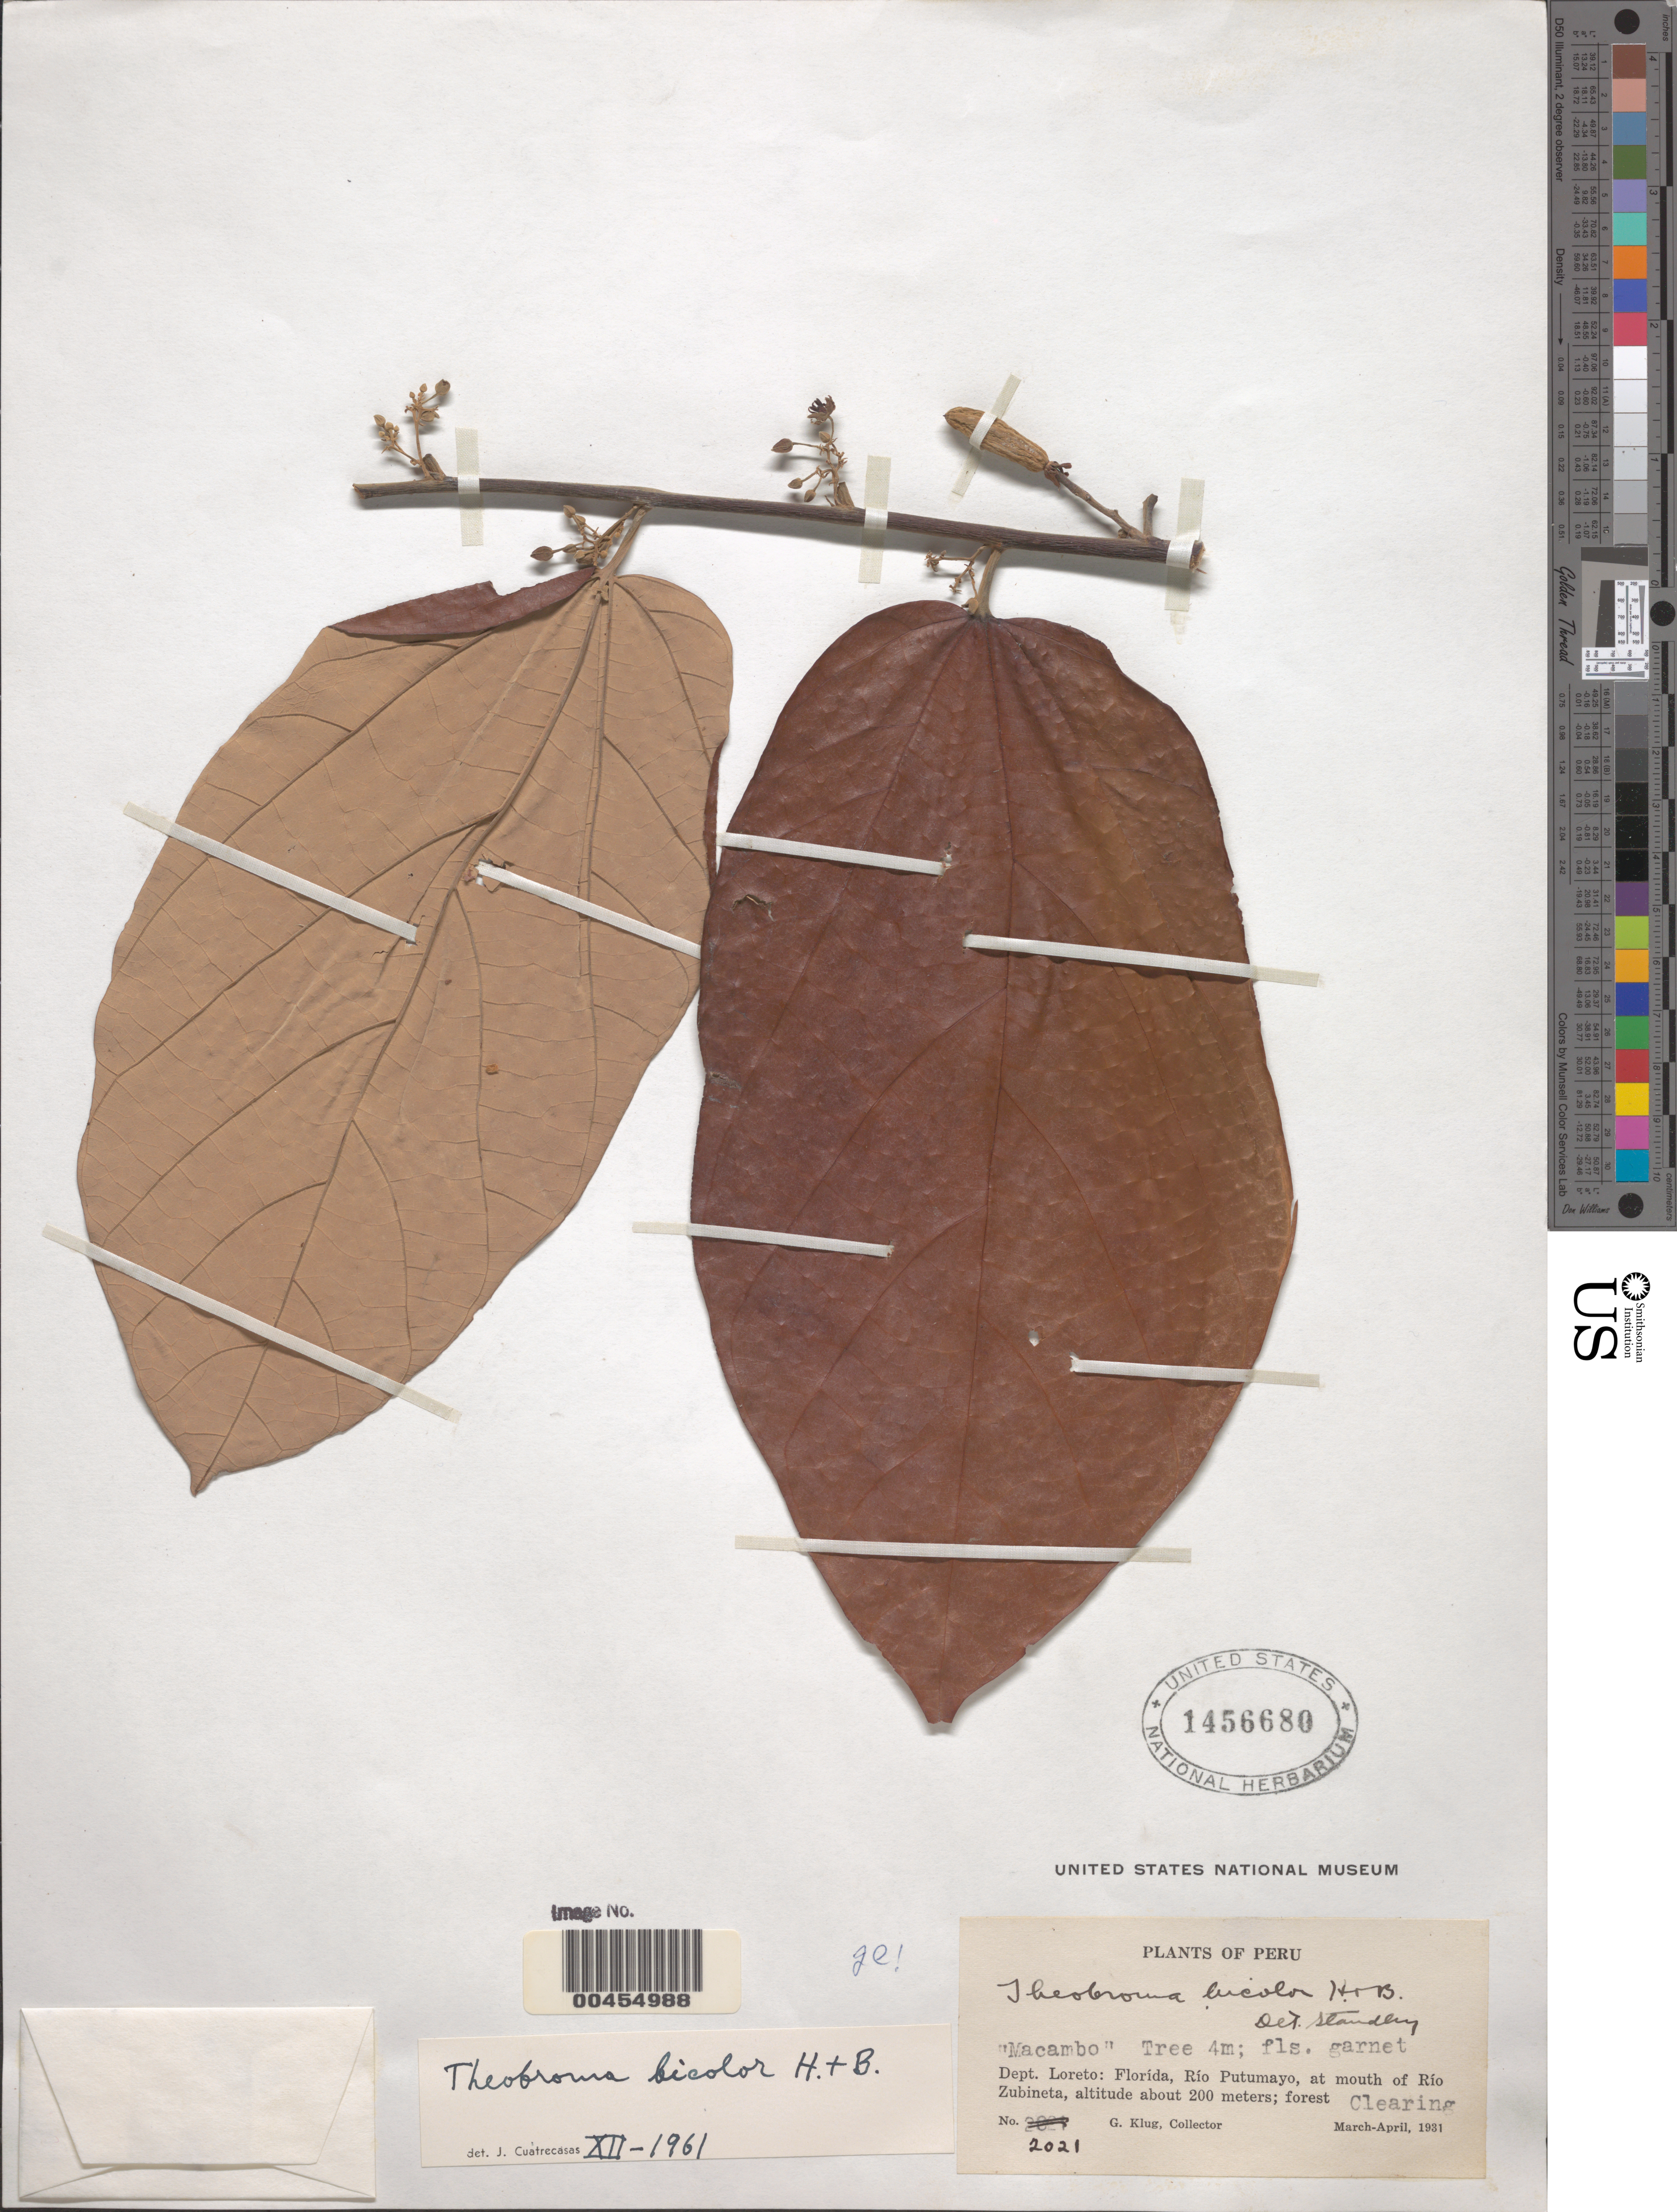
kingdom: Plantae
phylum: Tracheophyta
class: Magnoliopsida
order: Malvales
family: Malvaceae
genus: Theobroma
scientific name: Theobroma bicolor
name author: Bonpl.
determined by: Dorr, L. J., (BOT), Smithsonian Institution - National Museum of Natural History (UNITED STATES)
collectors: G. Klug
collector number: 2021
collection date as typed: Mar 1931 to -- Apr 1931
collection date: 1931-03/1931-04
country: Peru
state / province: Loreto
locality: Florida, Río Putumayo, at mouth of Río Zubineta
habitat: Forest clearing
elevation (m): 200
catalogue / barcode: US 1456680